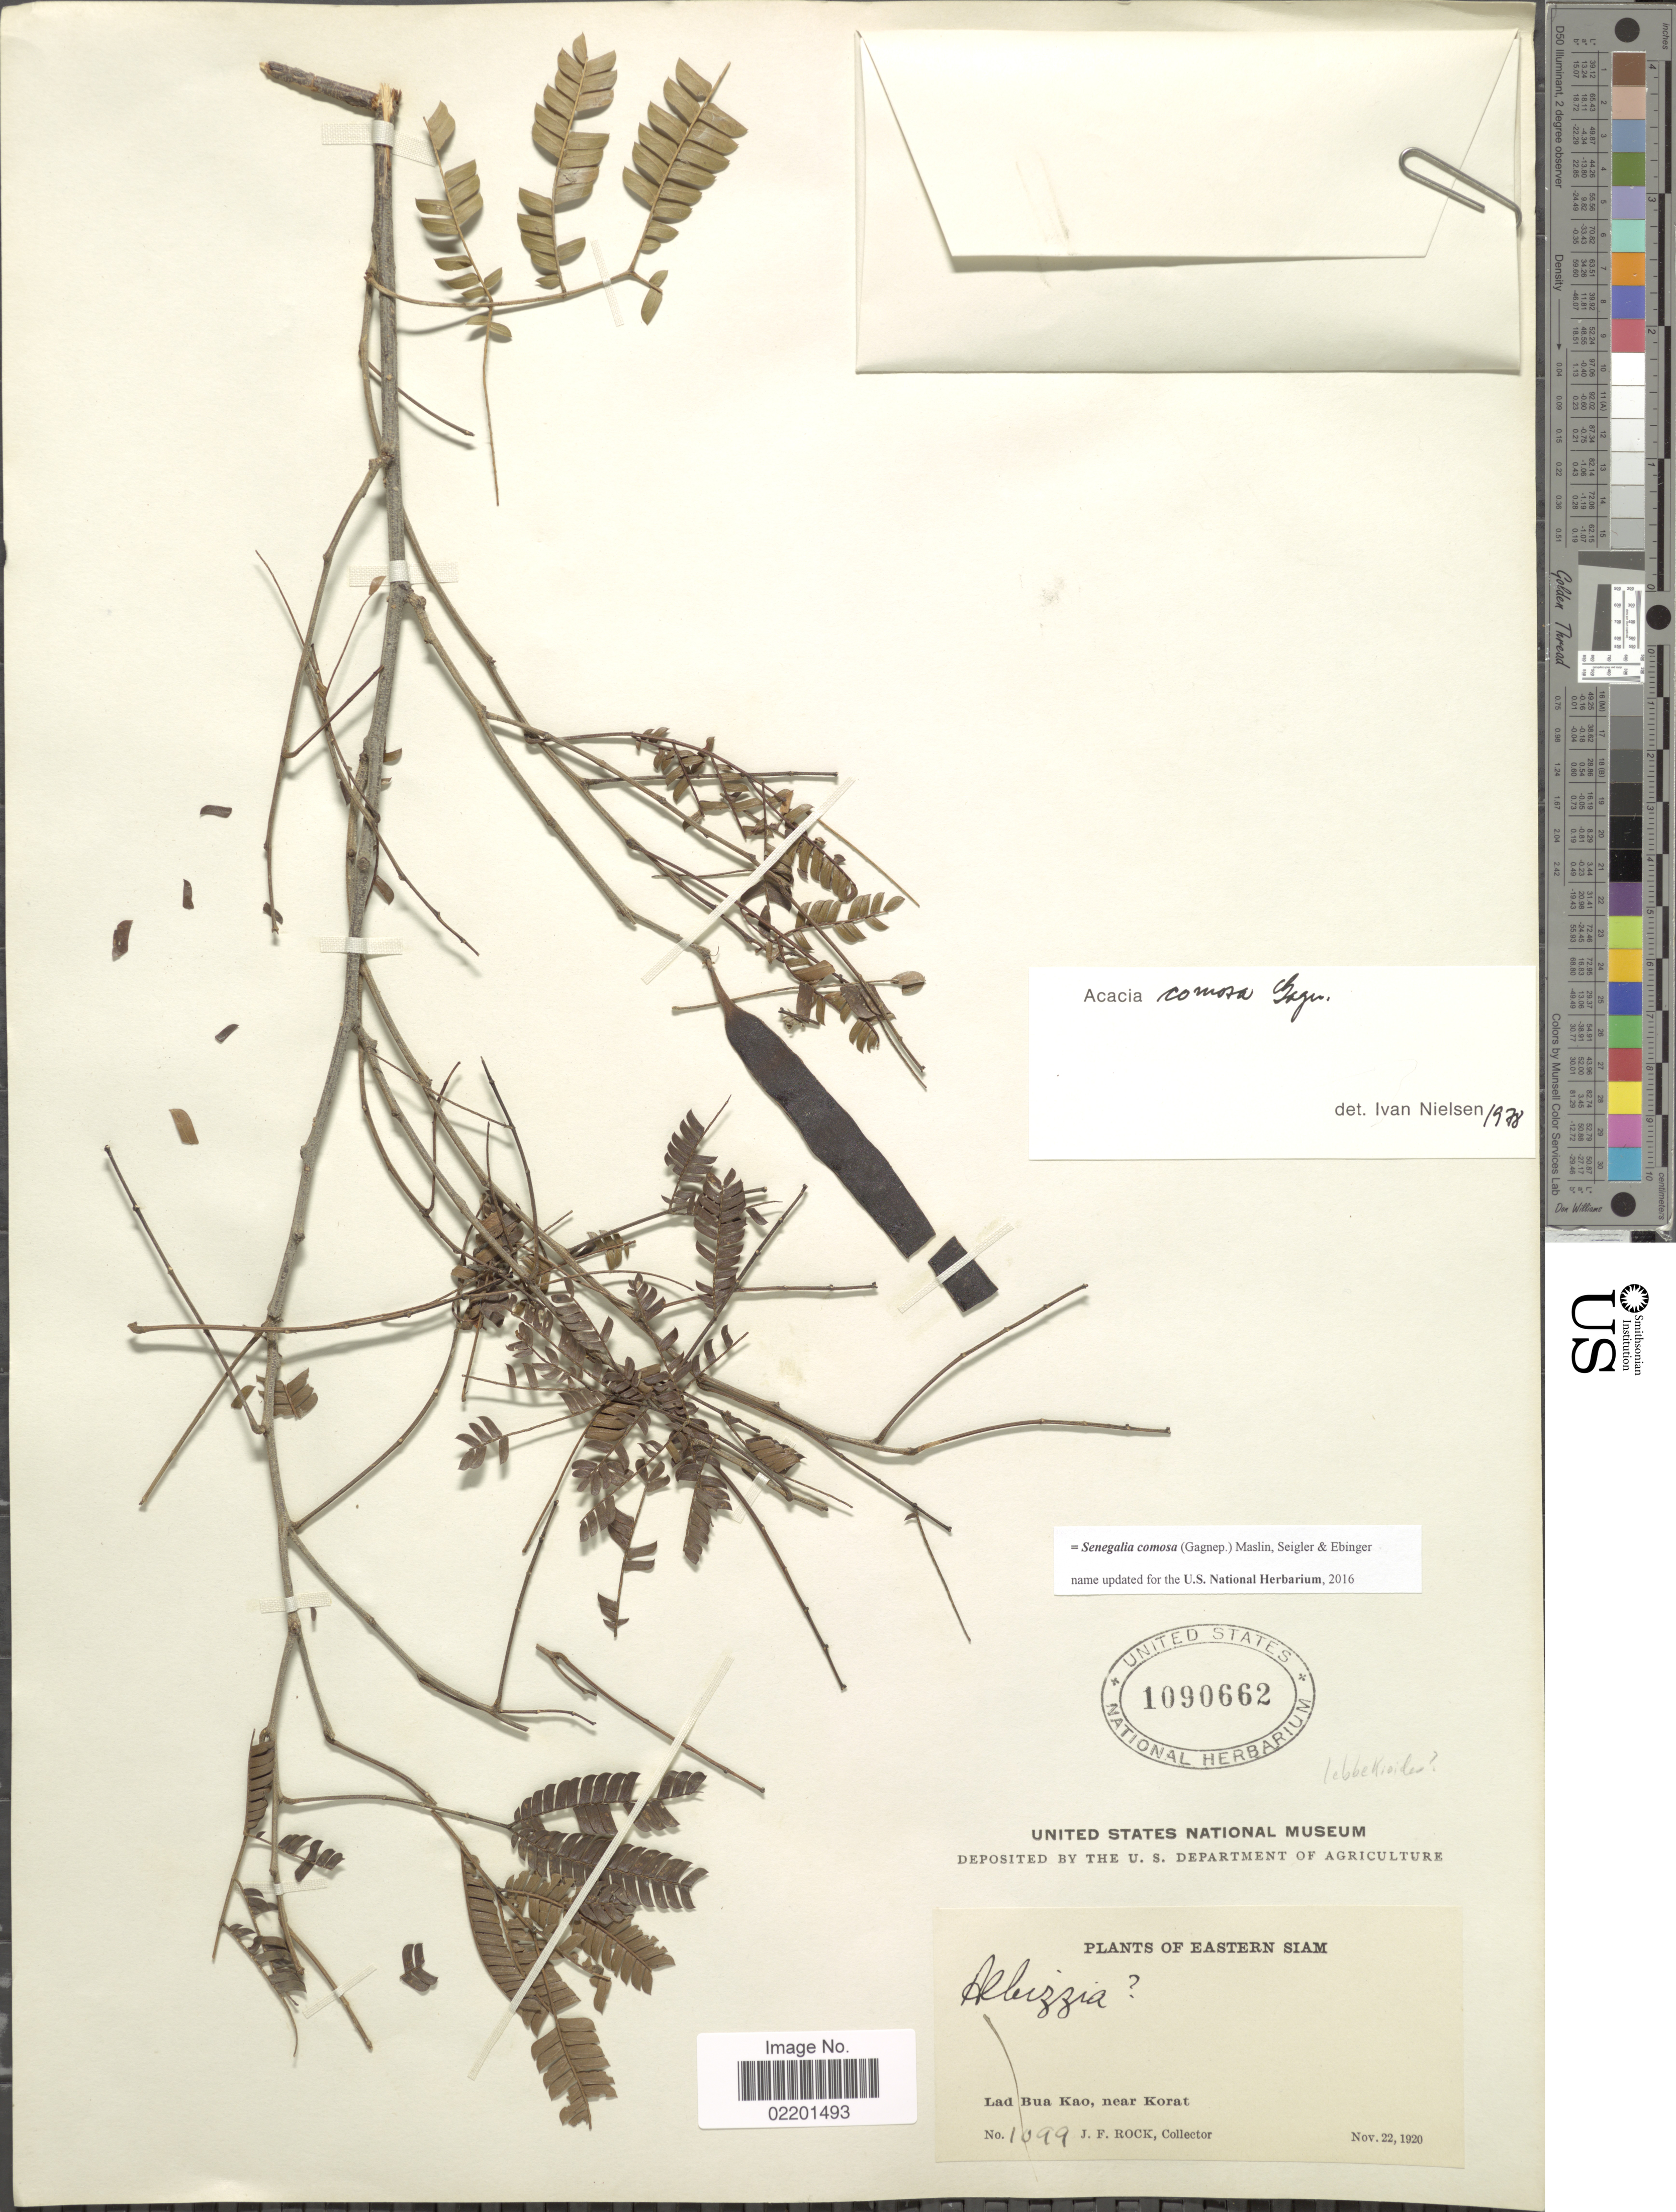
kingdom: Plantae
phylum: Tracheophyta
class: Magnoliopsida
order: Fabales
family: Fabaceae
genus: Senegalia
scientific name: Senegalia comosa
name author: (Gagnep.) Maslin et al.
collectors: J. Rock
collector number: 1099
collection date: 1920-11-22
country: Thailand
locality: Eastern Siam, Lad Bua Kao, near Korat.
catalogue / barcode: US 1090662